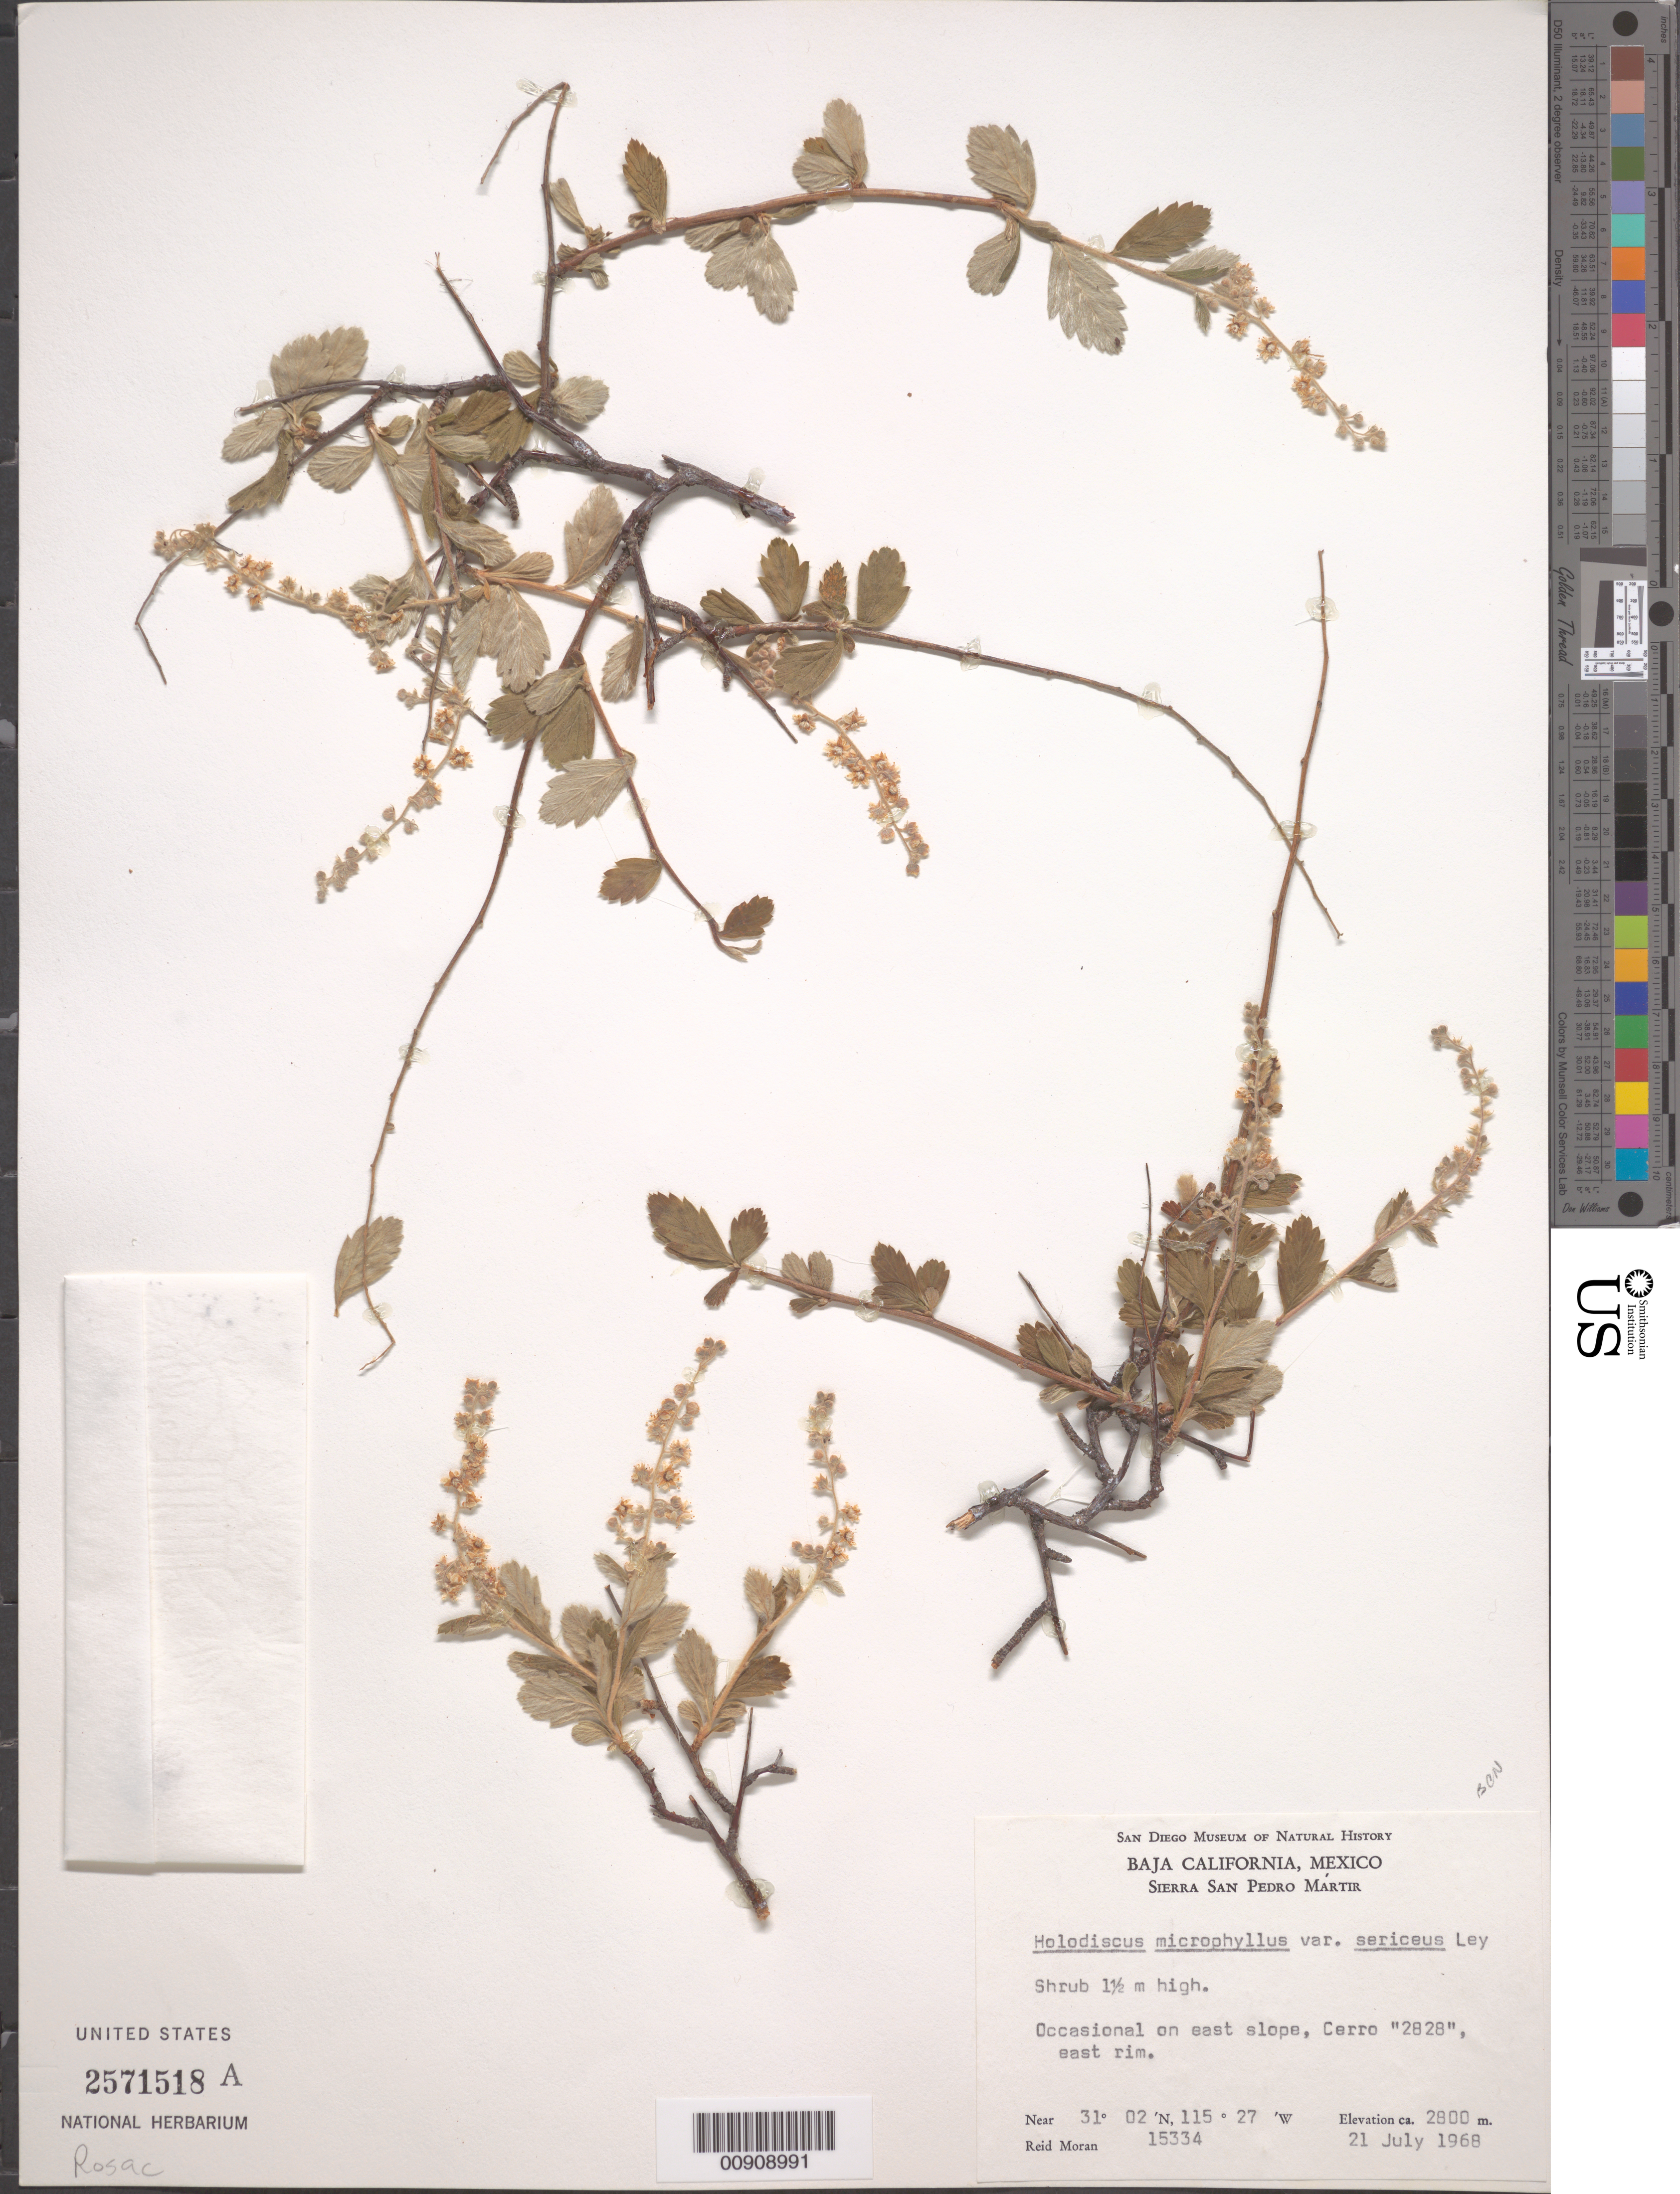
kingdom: Plantae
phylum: Tracheophyta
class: Magnoliopsida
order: Rosales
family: Rosaceae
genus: Holodiscus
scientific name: Holodiscus discolor var. discolor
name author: (Pursh) Maxim.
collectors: R. V. Moran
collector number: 15334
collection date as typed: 21 Jul 1968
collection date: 1968-07-21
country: Mexico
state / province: Baja California Norte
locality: Cerro "2828", east rim. Sierra San Pedro Mártir, Baja California.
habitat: Occasional on east slope.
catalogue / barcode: US 2571518A